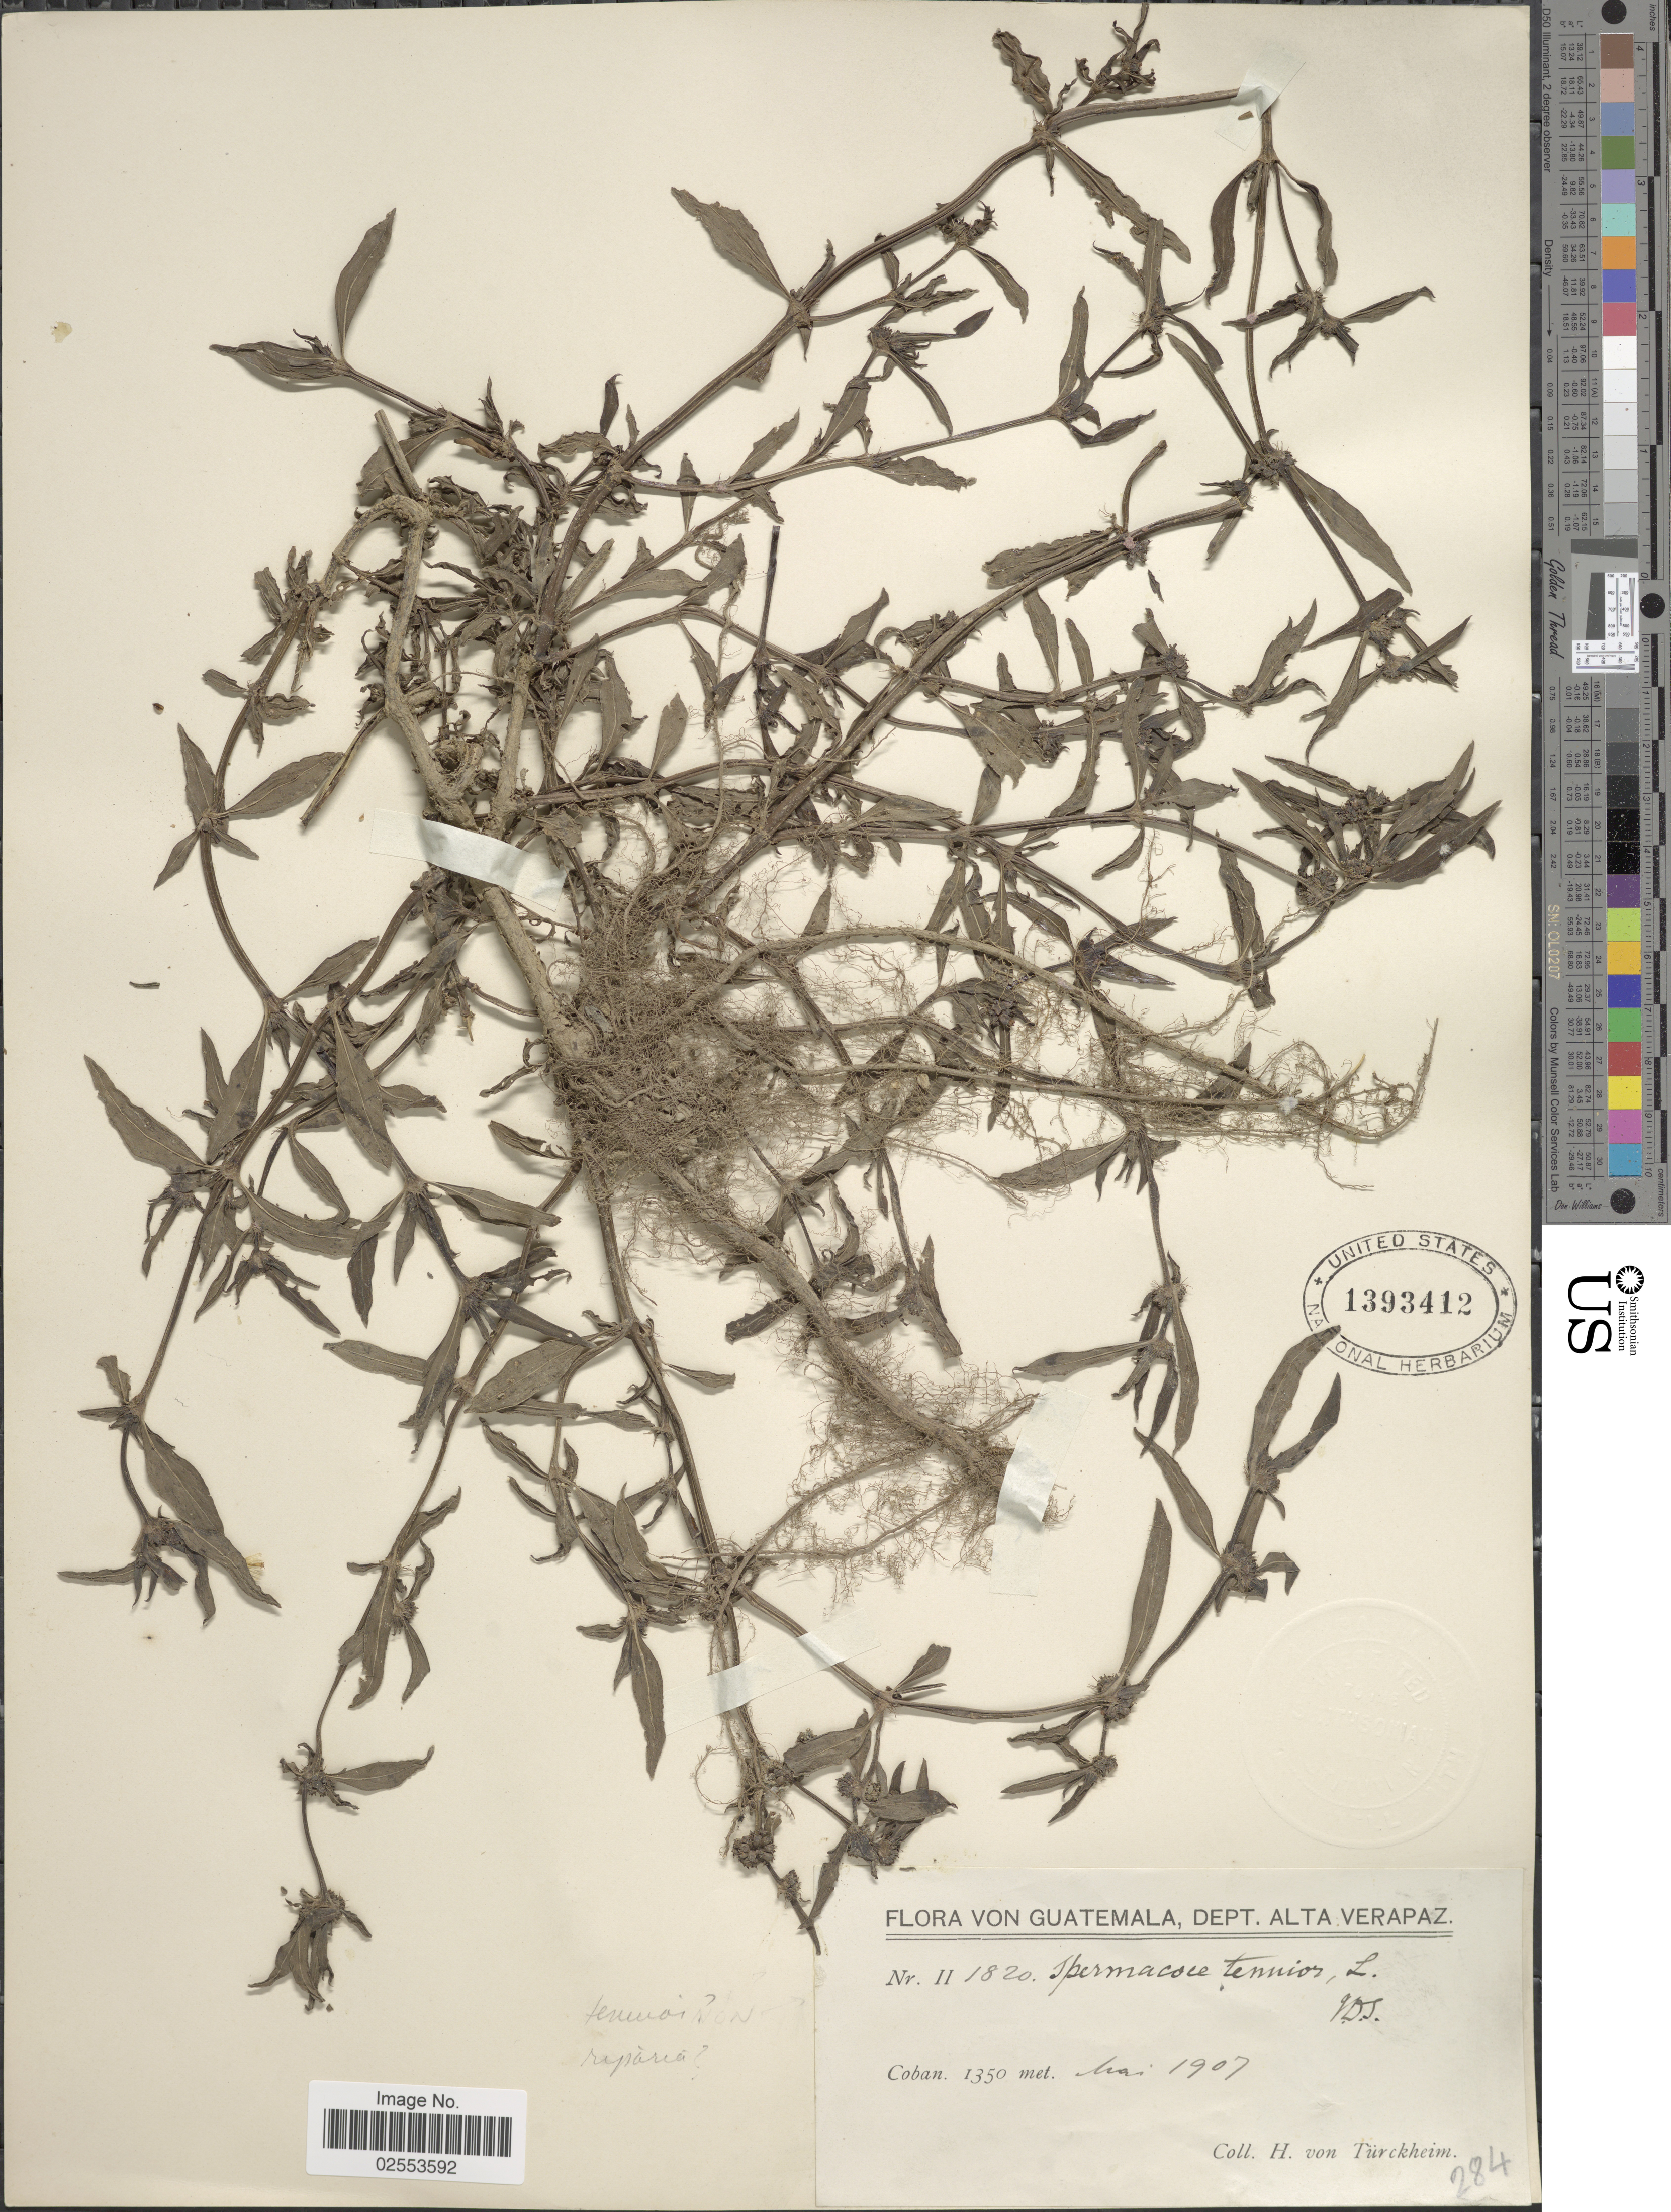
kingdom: Plantae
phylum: Tracheophyta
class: Magnoliopsida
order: Gentianales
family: Rubiaceae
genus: Spermacoce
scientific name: Spermacoce tenuior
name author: L.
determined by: Florentin, Mariela Nunez, (CTES), Instituto de Botanica del Nordeste (ARGENTINA)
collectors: H. von Türckheim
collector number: II 1820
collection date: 1907-05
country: Guatemala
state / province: Alta Verapaz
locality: Coban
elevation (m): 1350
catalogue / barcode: US 1393412